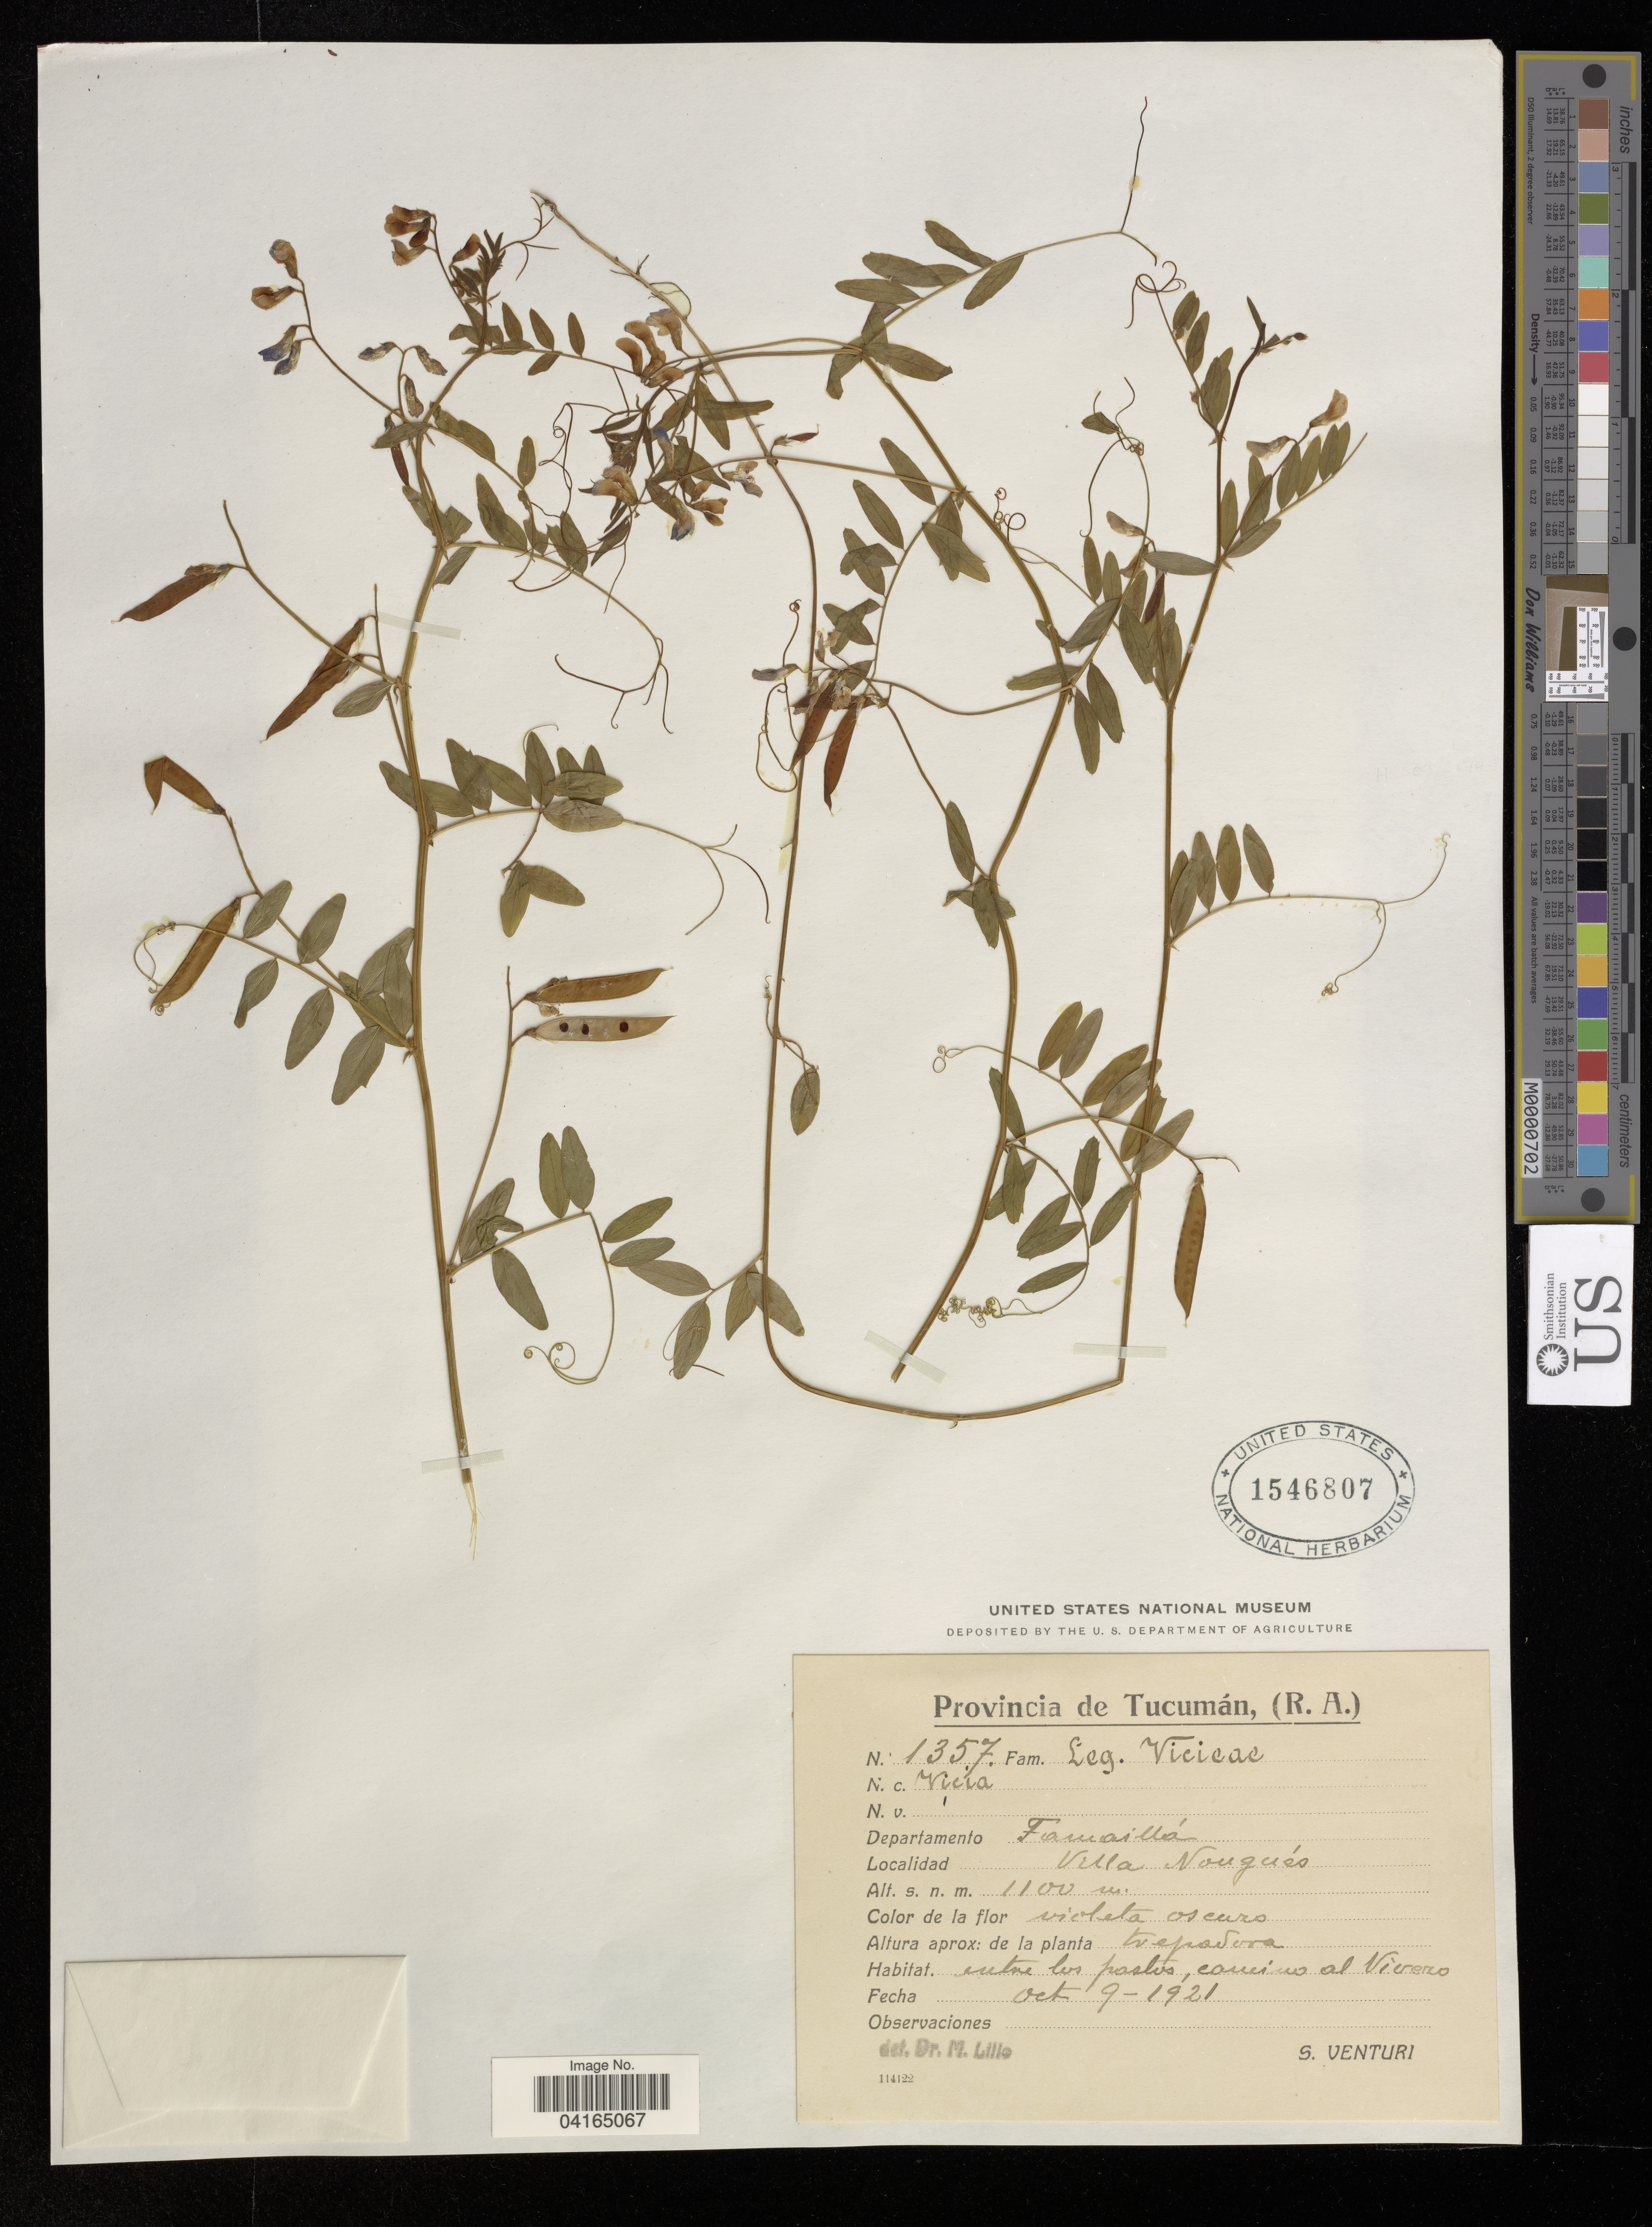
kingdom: Plantae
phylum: Tracheophyta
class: Magnoliopsida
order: Fabales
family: Fabaceae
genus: Vicia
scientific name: Vicia sp.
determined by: Hechenleitner, Paulina, RBG Edinburgh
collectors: S. Venturi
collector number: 1357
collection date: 1921-10-09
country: Argentina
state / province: Tucuman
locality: Provincia de Tucumán, (R.A.). Departamento Famaillá. Villa Nongués.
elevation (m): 1100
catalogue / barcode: US 1546807